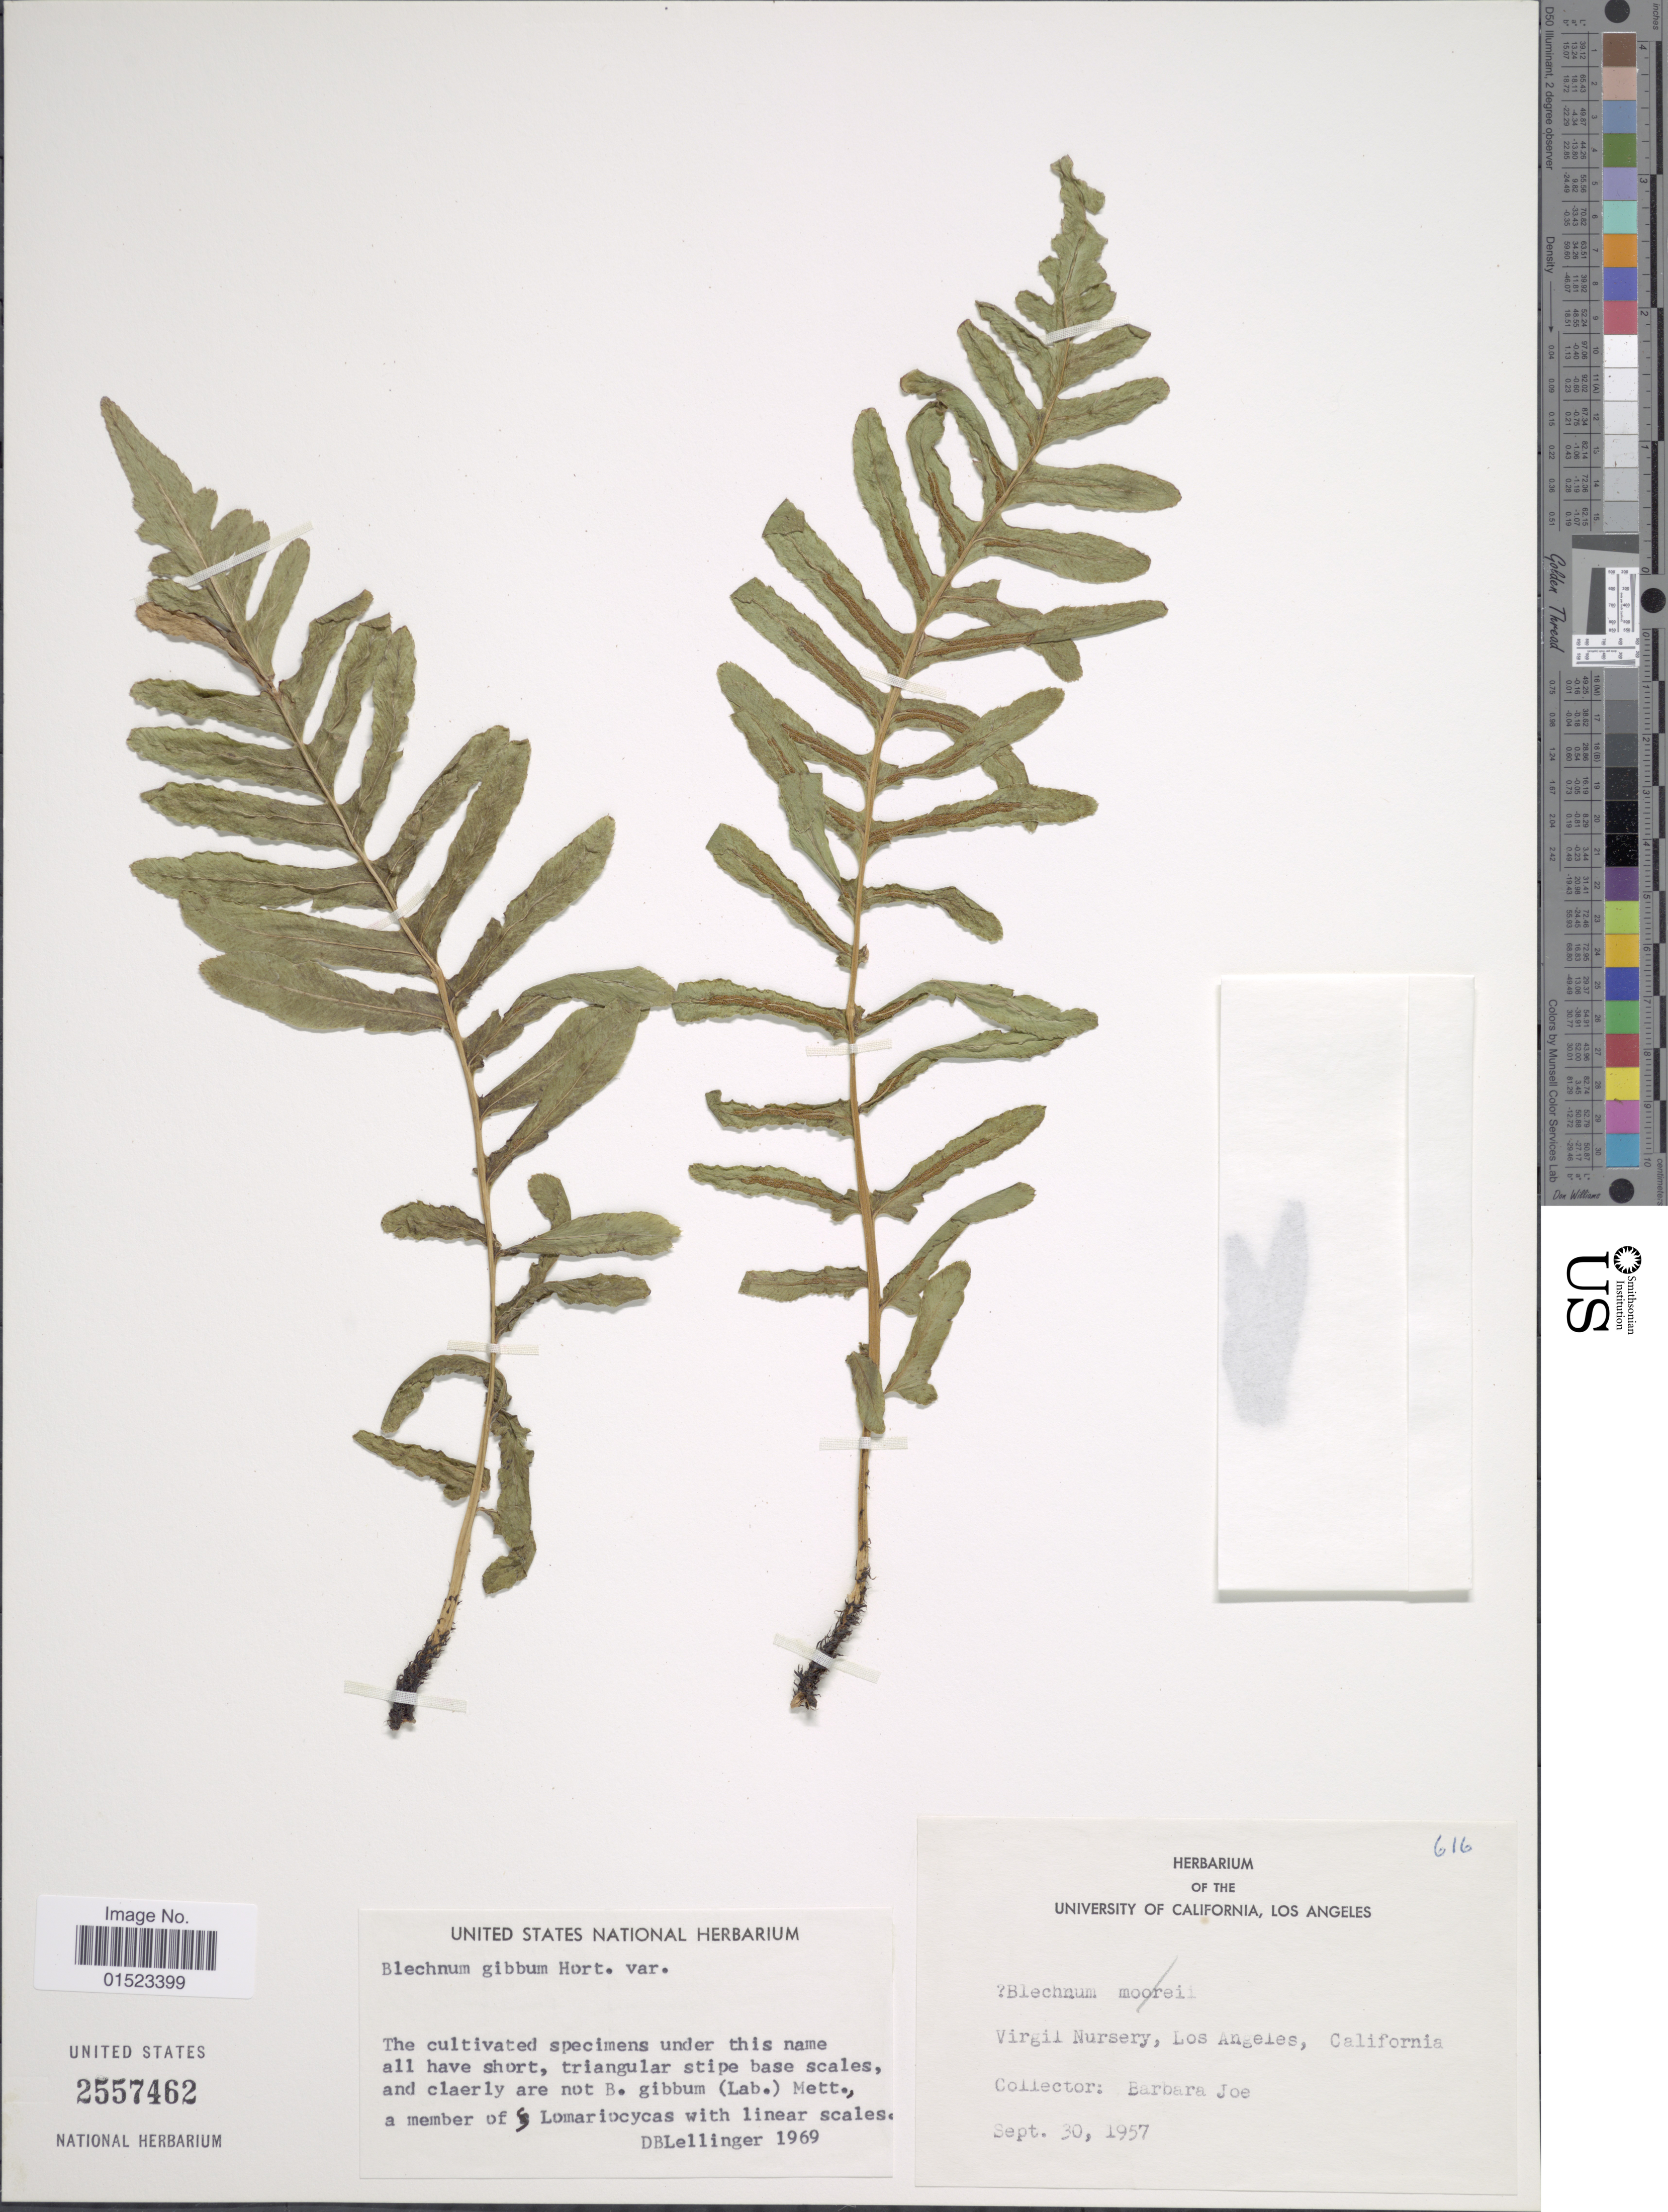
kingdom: Plantae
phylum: Tracheophyta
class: Polypodiopsida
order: Polypodiales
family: Blechnaceae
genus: Blechnum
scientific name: Blechnum gibbum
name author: (Labill.) Mett.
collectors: B. Joe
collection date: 1957-09-30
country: United States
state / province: California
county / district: Los Angeles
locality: Virgil Nursery, Los Angeles